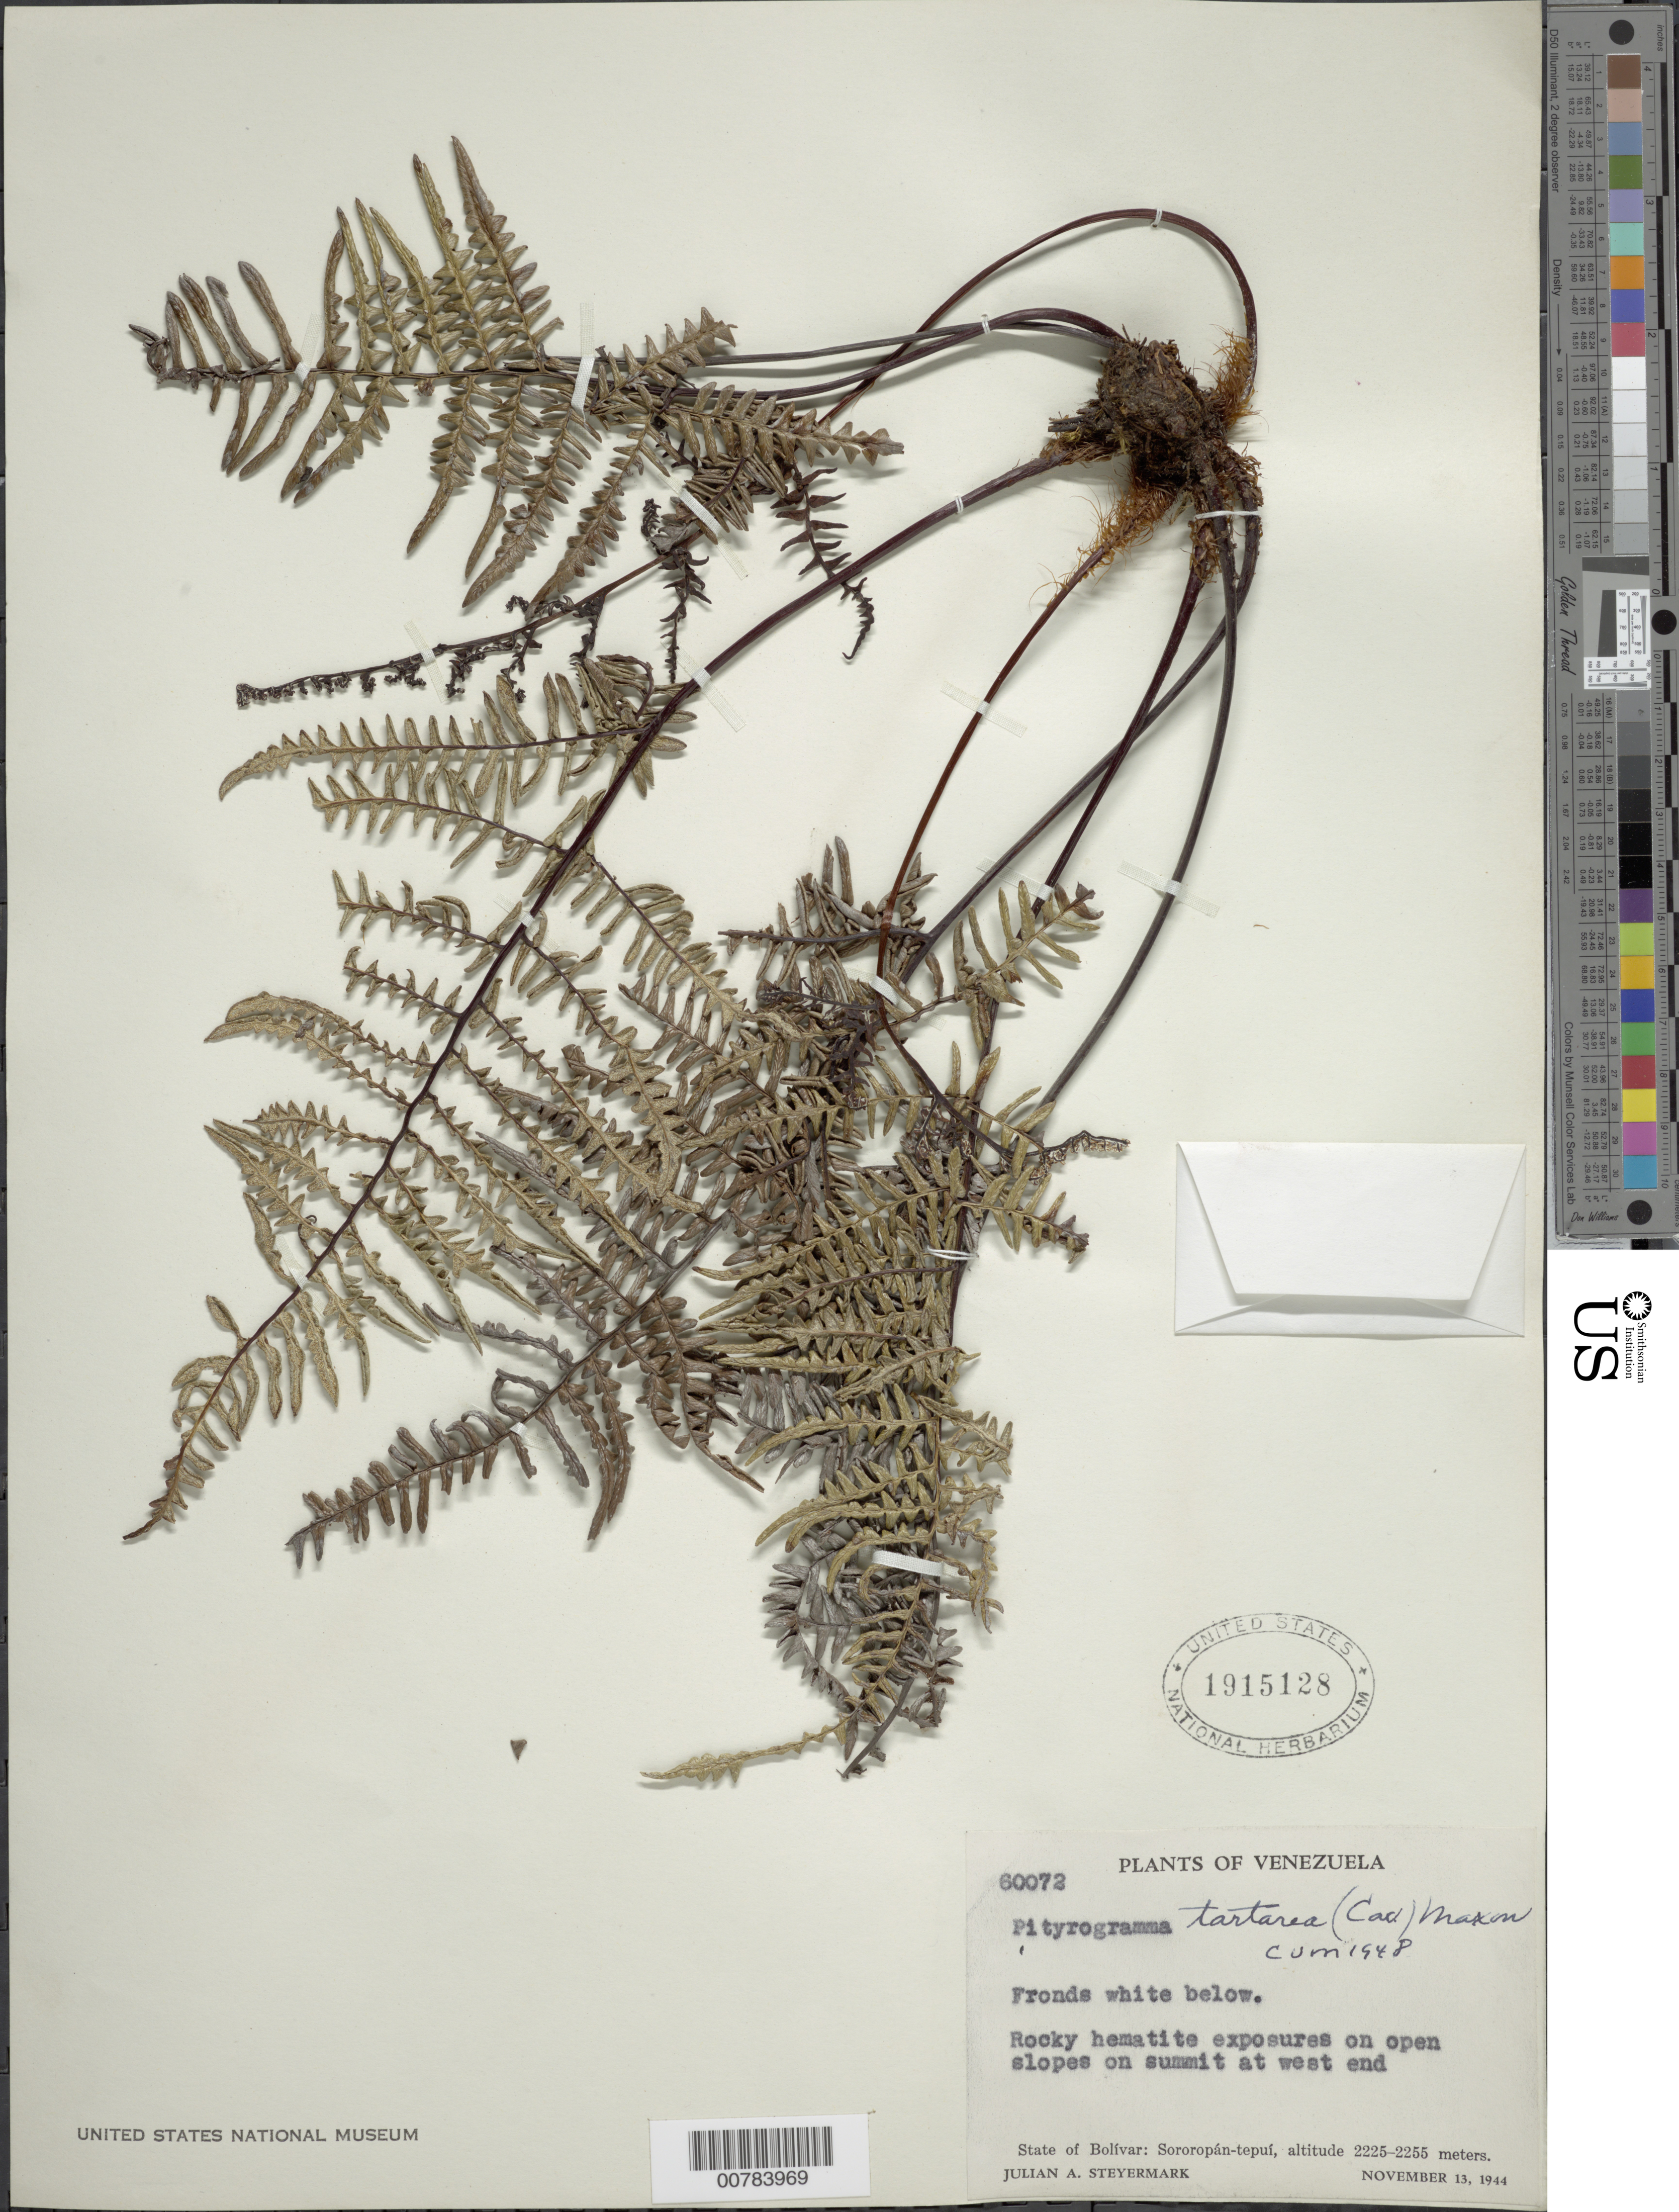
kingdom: Plantae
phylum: Tracheophyta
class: Polypodiopsida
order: Polypodiales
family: Pteridaceae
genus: Pityrogramma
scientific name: Pityrogramma tartarea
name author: (Cav.) Maxon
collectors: J. Steyermark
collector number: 60072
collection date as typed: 13-Nov-44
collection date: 1944-11-13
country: Venezuela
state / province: Bolívar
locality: Sororopán-tepuí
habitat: Rocky hematite exposures on open slopes on summit at west end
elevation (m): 2225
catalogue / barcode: US 1915128